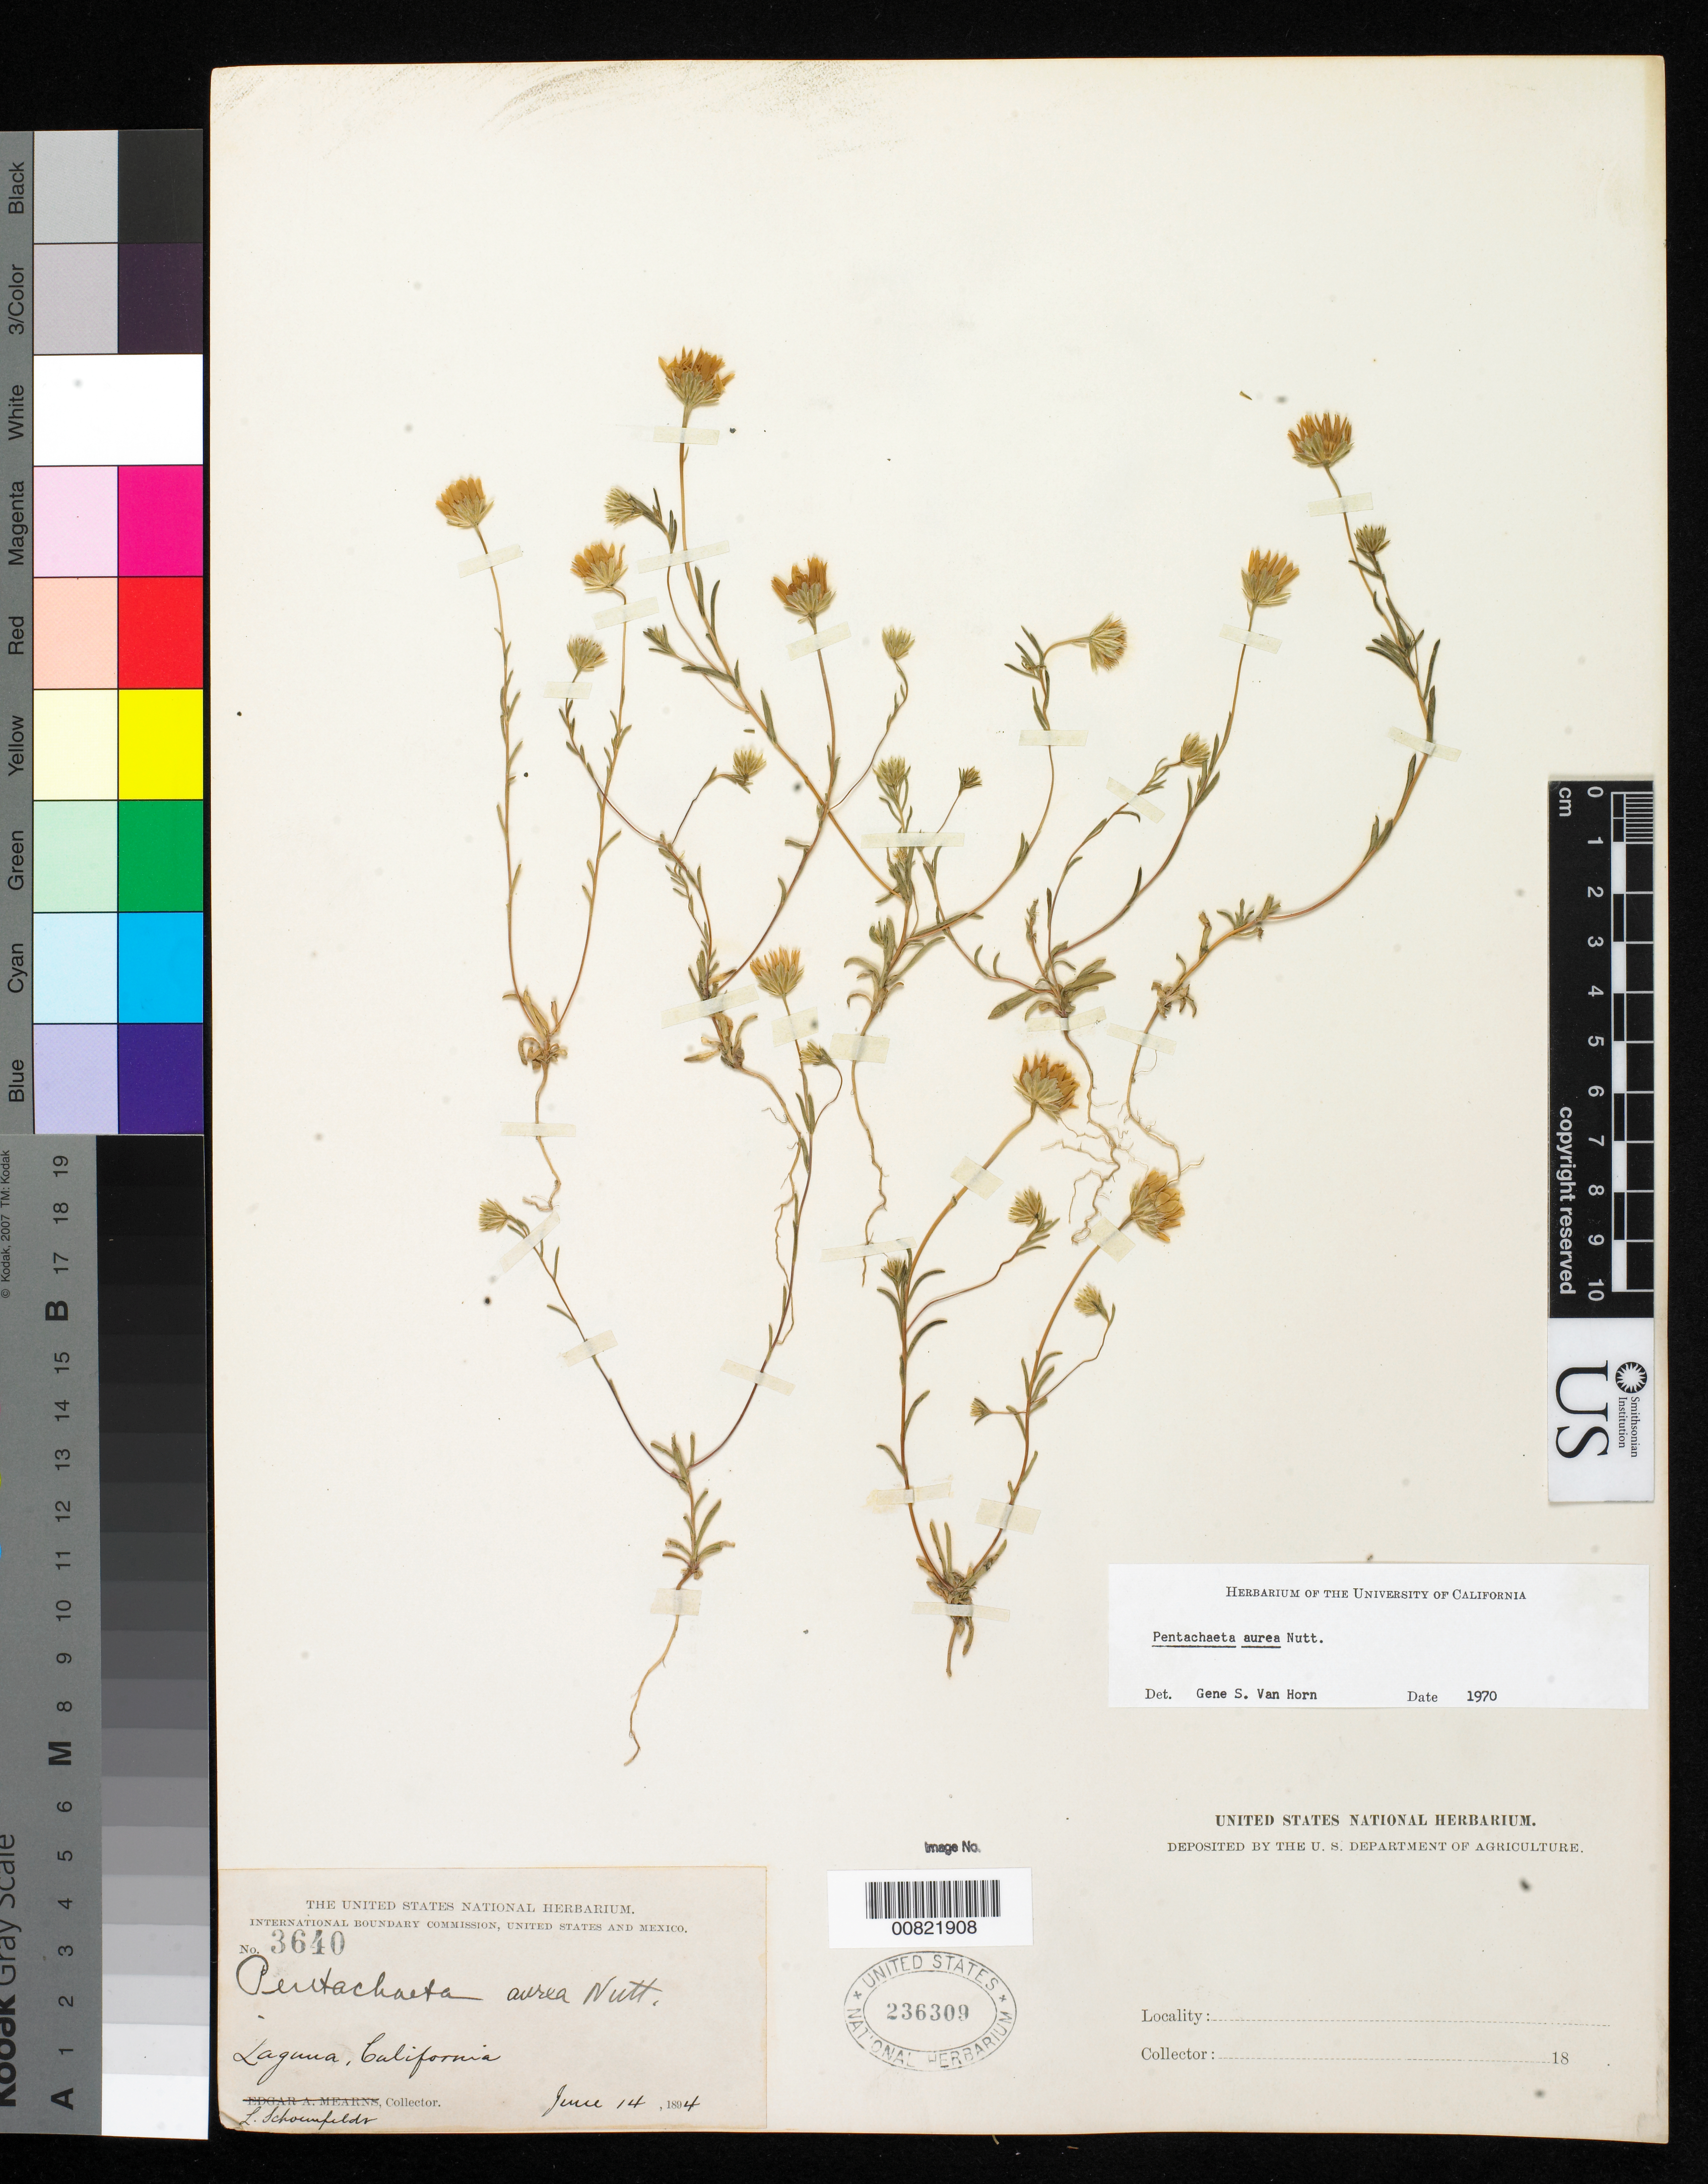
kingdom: Plantae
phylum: Tracheophyta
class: Magnoliopsida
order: Asterales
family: Asteraceae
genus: Pentachaeta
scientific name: Pentachaeta aurea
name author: Nutt.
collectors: L. Schoenfeldt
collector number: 3640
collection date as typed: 14 Jun 1894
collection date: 1894-06-14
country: United States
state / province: California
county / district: Orange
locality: Laguna, California.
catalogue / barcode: US 236309